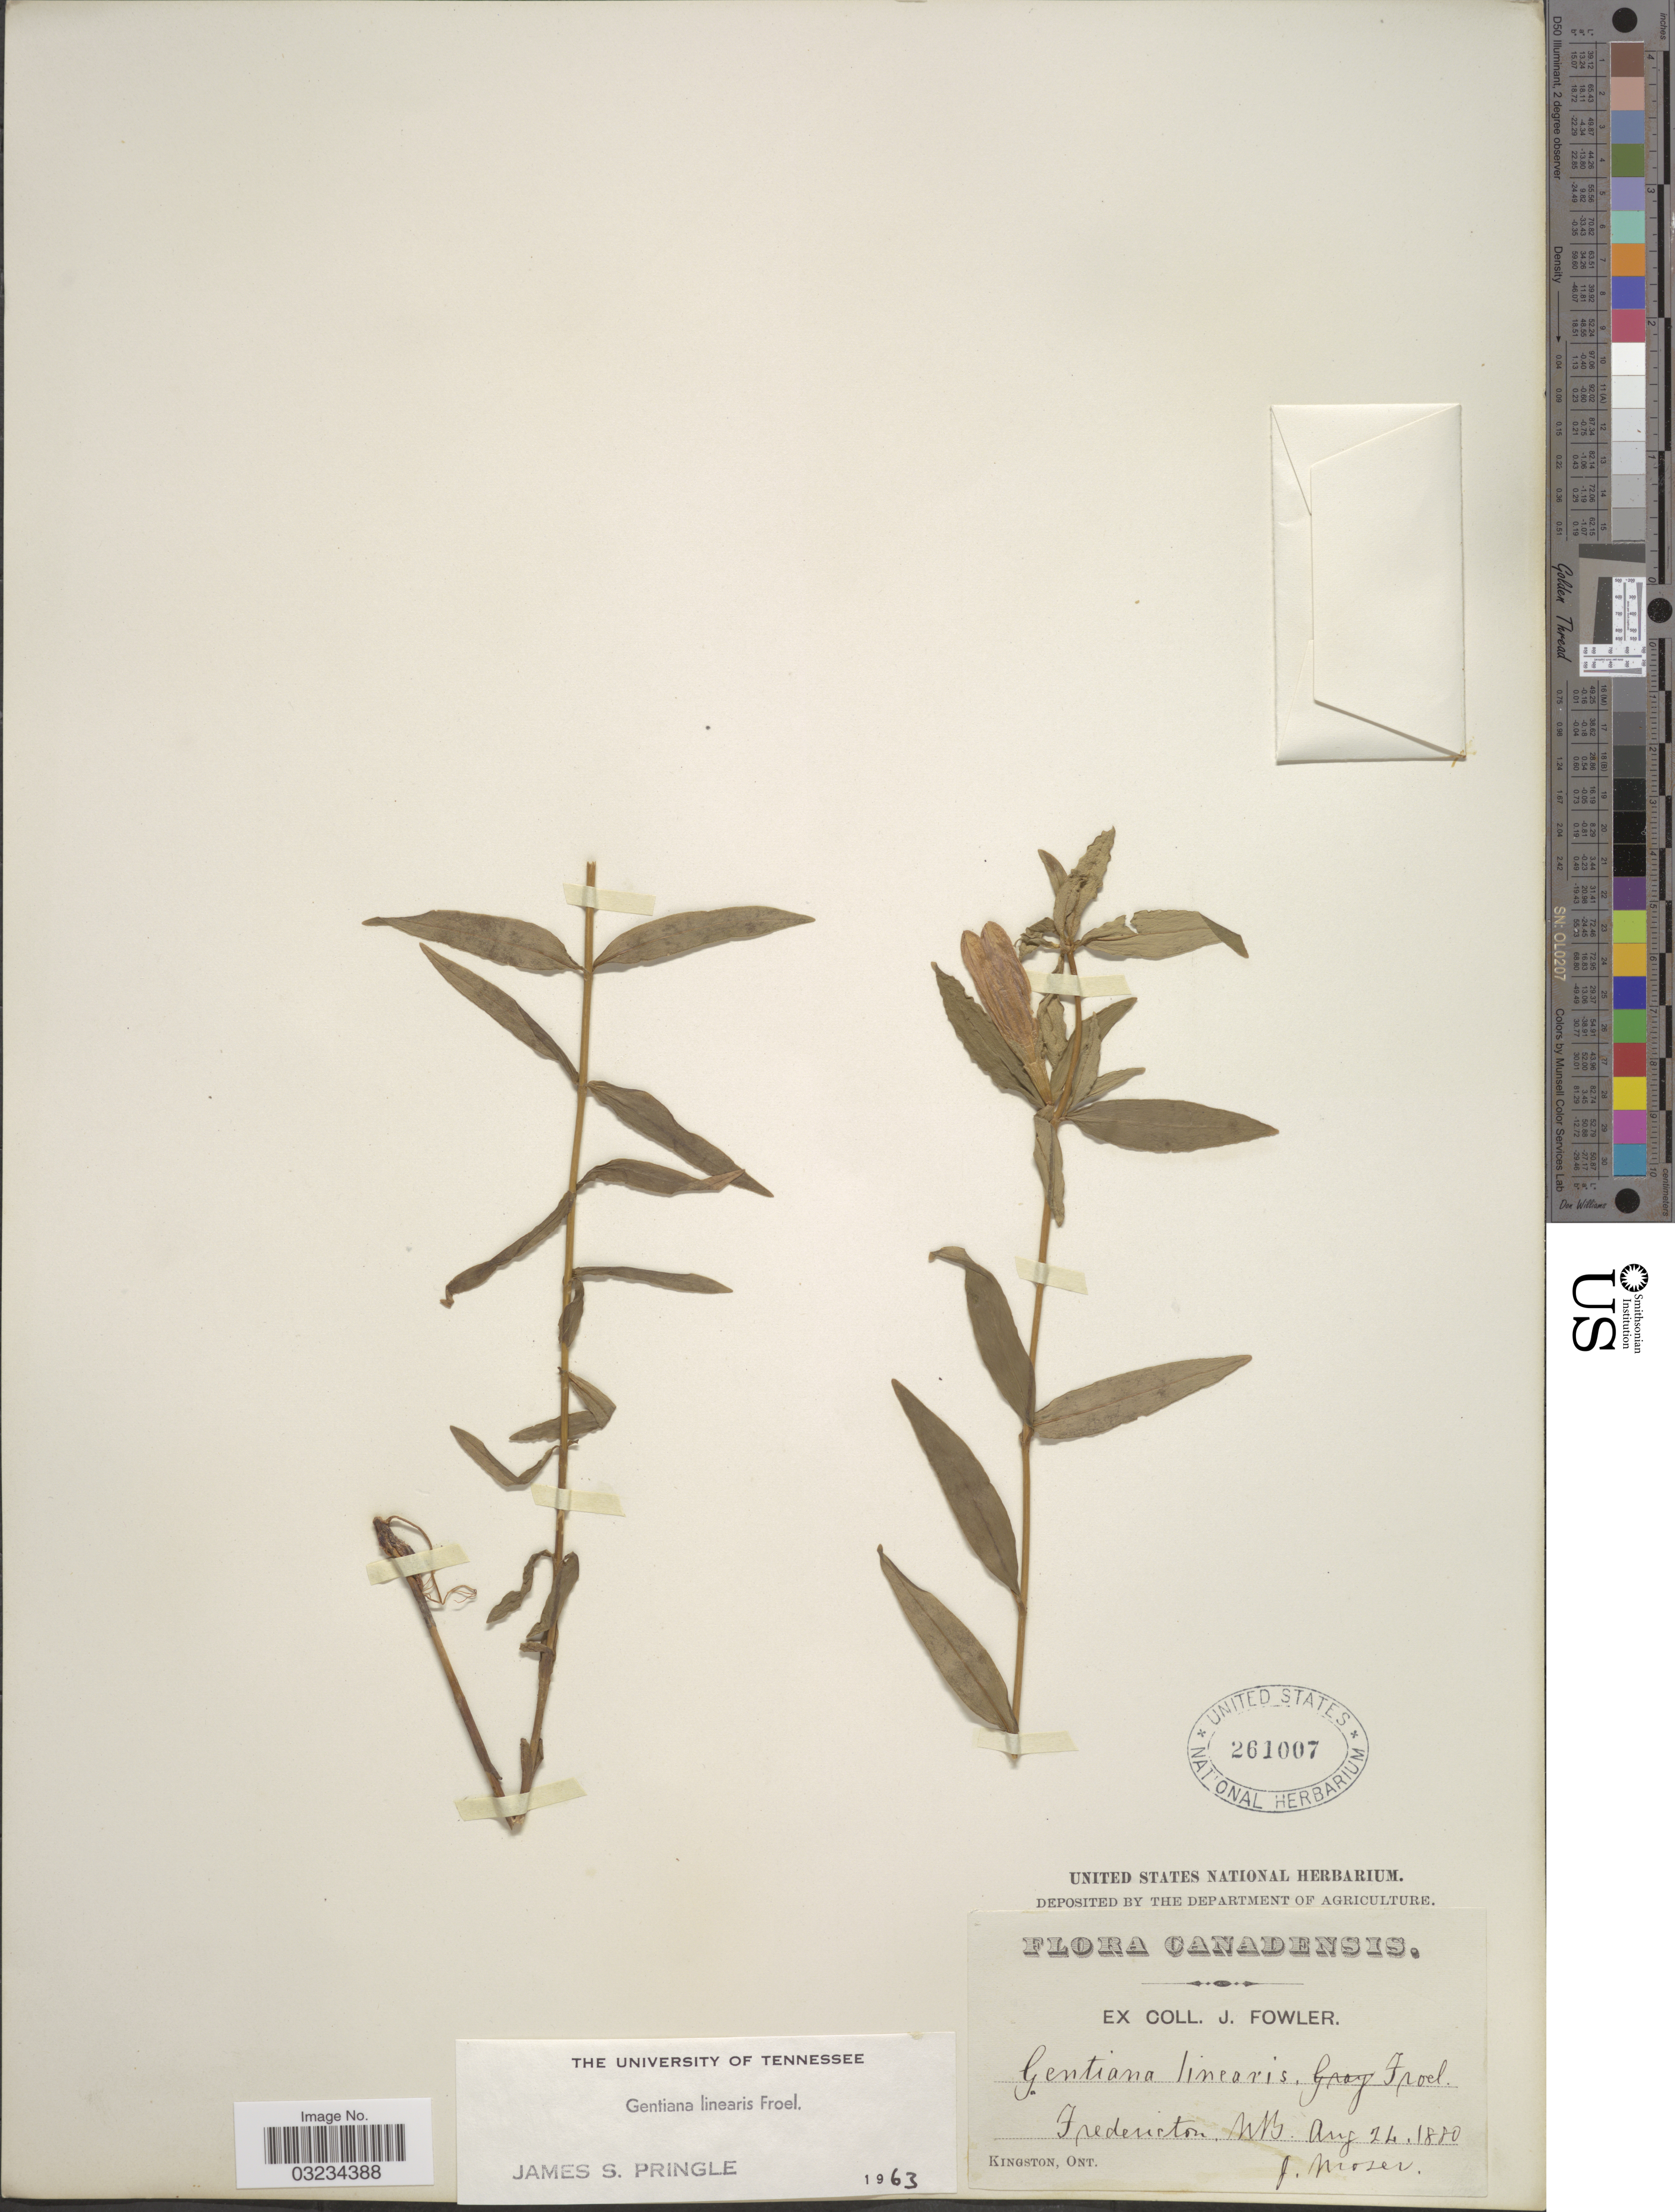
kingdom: Plantae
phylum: Tracheophyta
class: Magnoliopsida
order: Gentianales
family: Gentianaceae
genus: Gentiana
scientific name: Gentiana linearis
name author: Froel.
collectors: J. Moser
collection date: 1880-08-24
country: Canada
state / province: New Brunswick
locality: Fredericton.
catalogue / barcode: US 261007